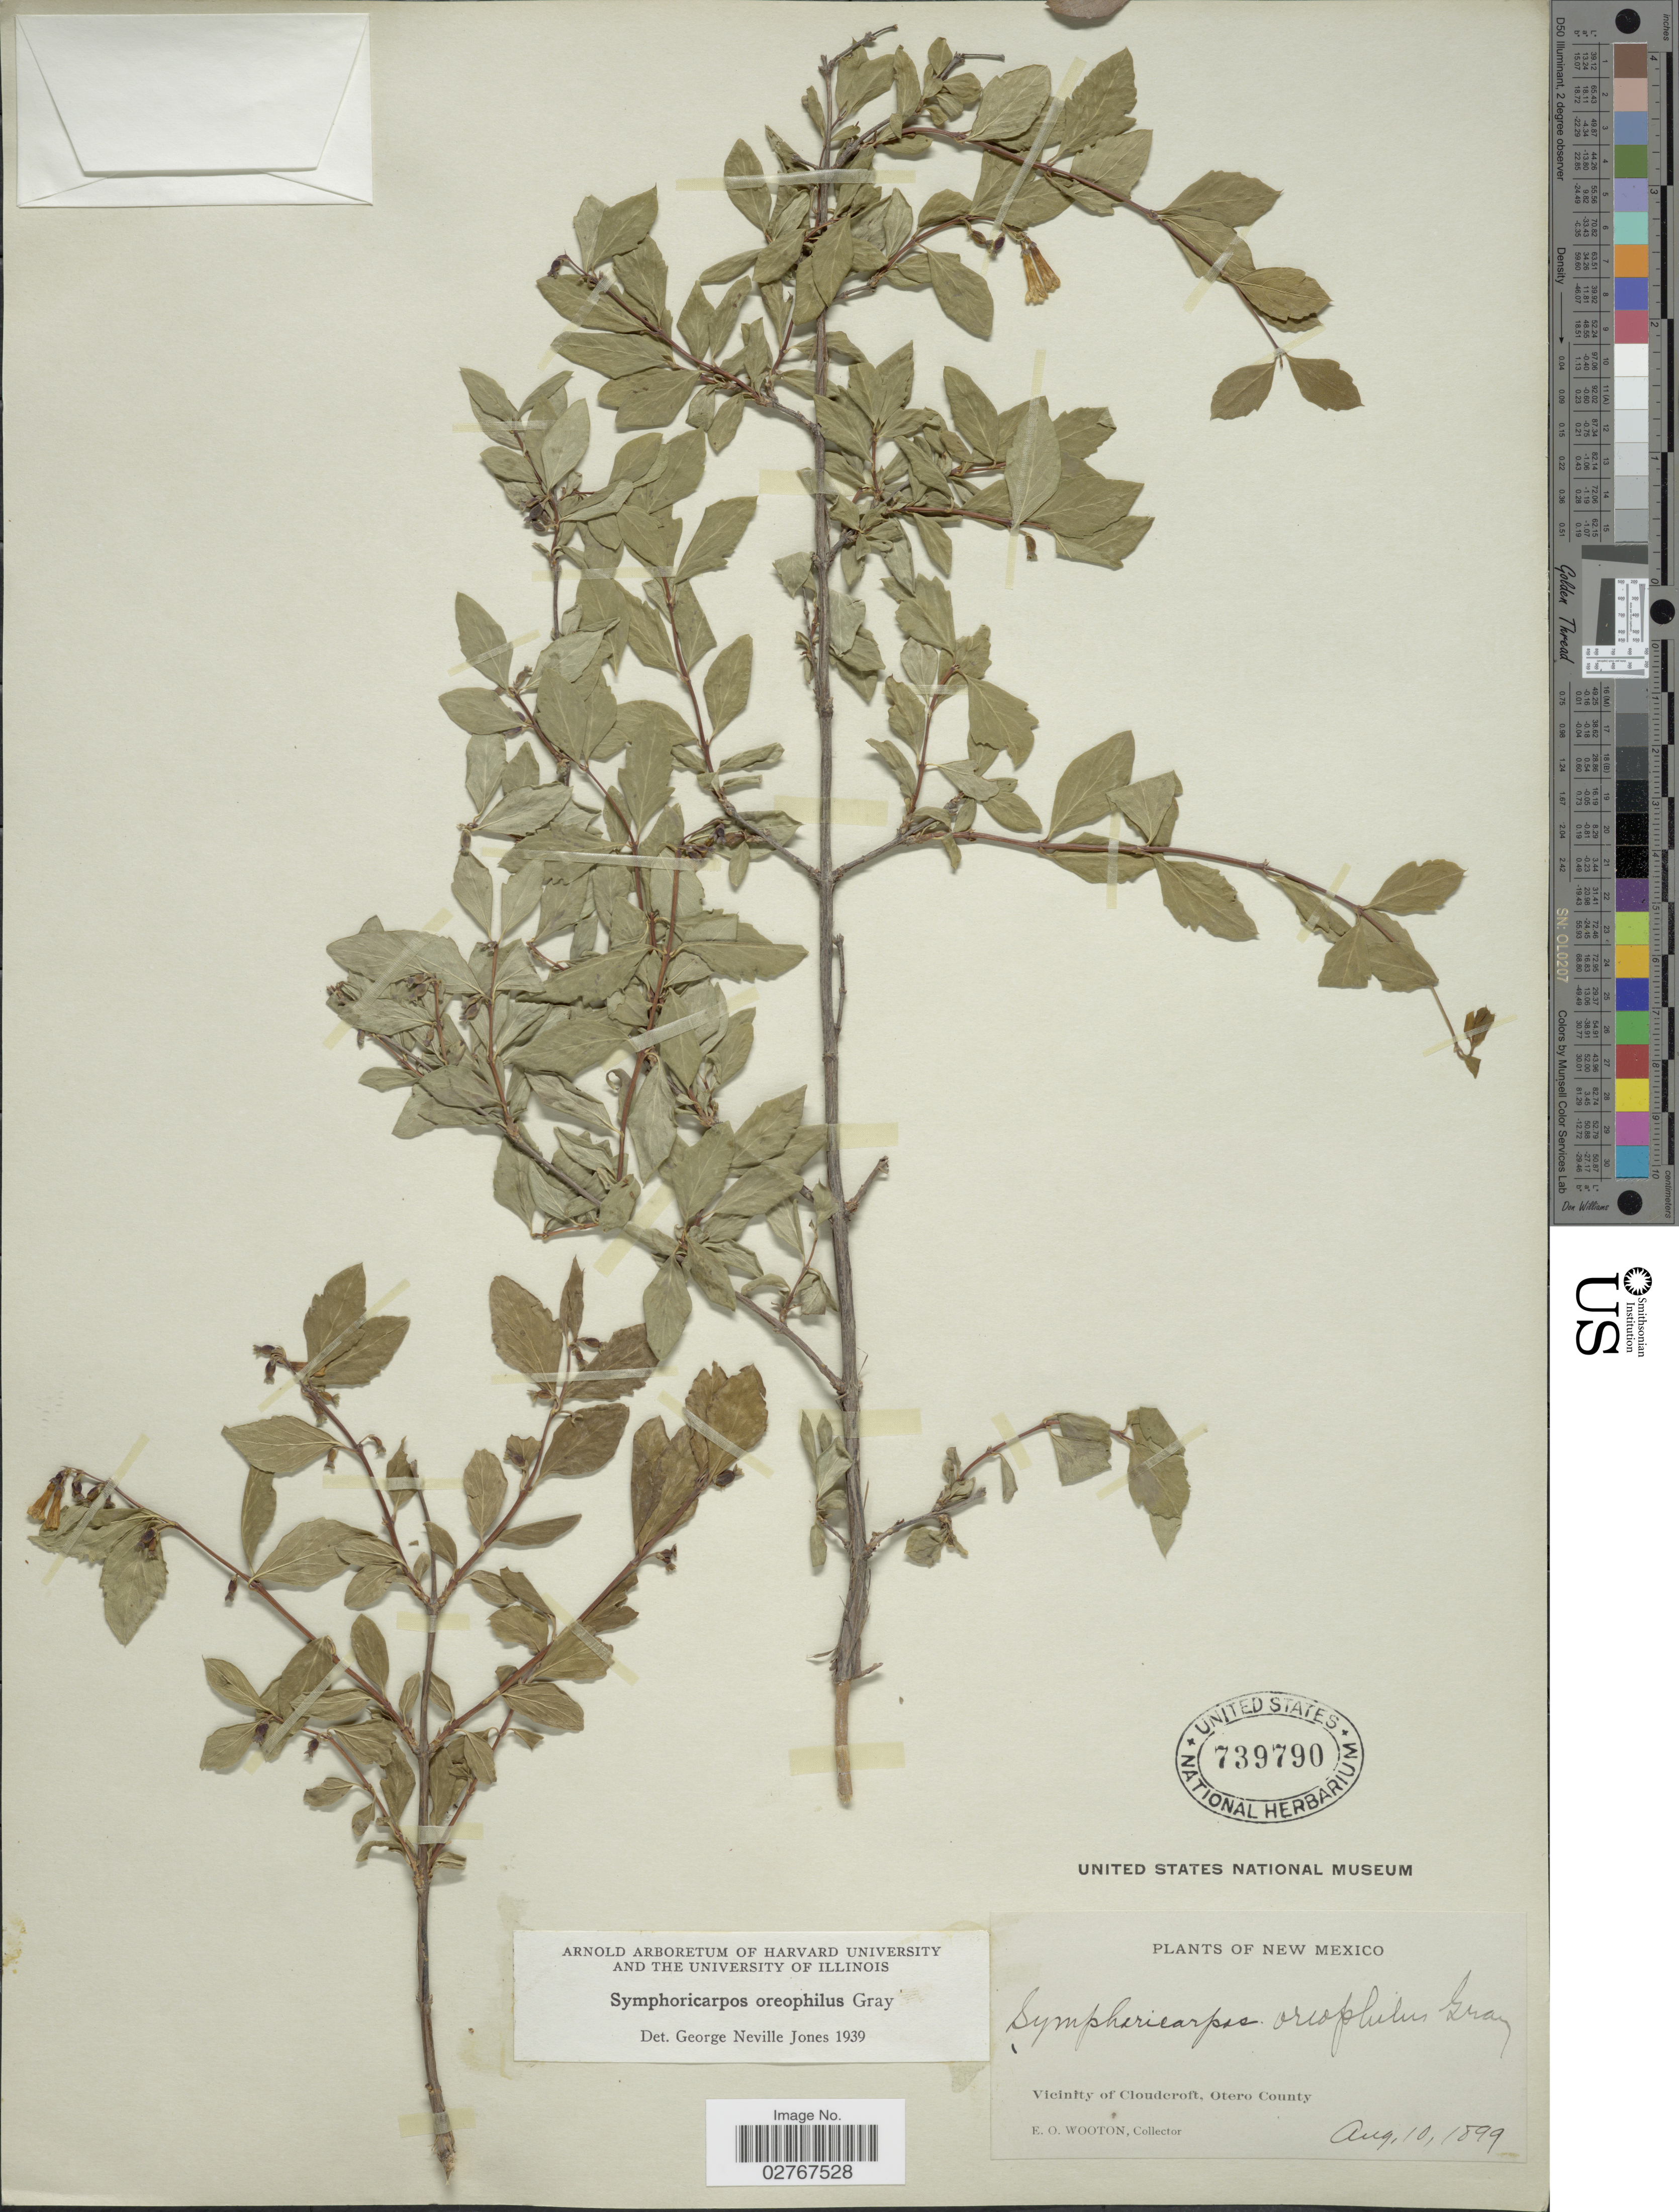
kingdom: Plantae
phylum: Tracheophyta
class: Magnoliopsida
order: Dipsacales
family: Caprifoliaceae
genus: Symphoricarpos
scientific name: Symphoricarpos oreophilus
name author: A. Gray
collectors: E. O. Wooton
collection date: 1899-08-10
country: United States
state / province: New Mexico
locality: Vicinity of Cloudcroft, Otero County.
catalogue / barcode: US 739790